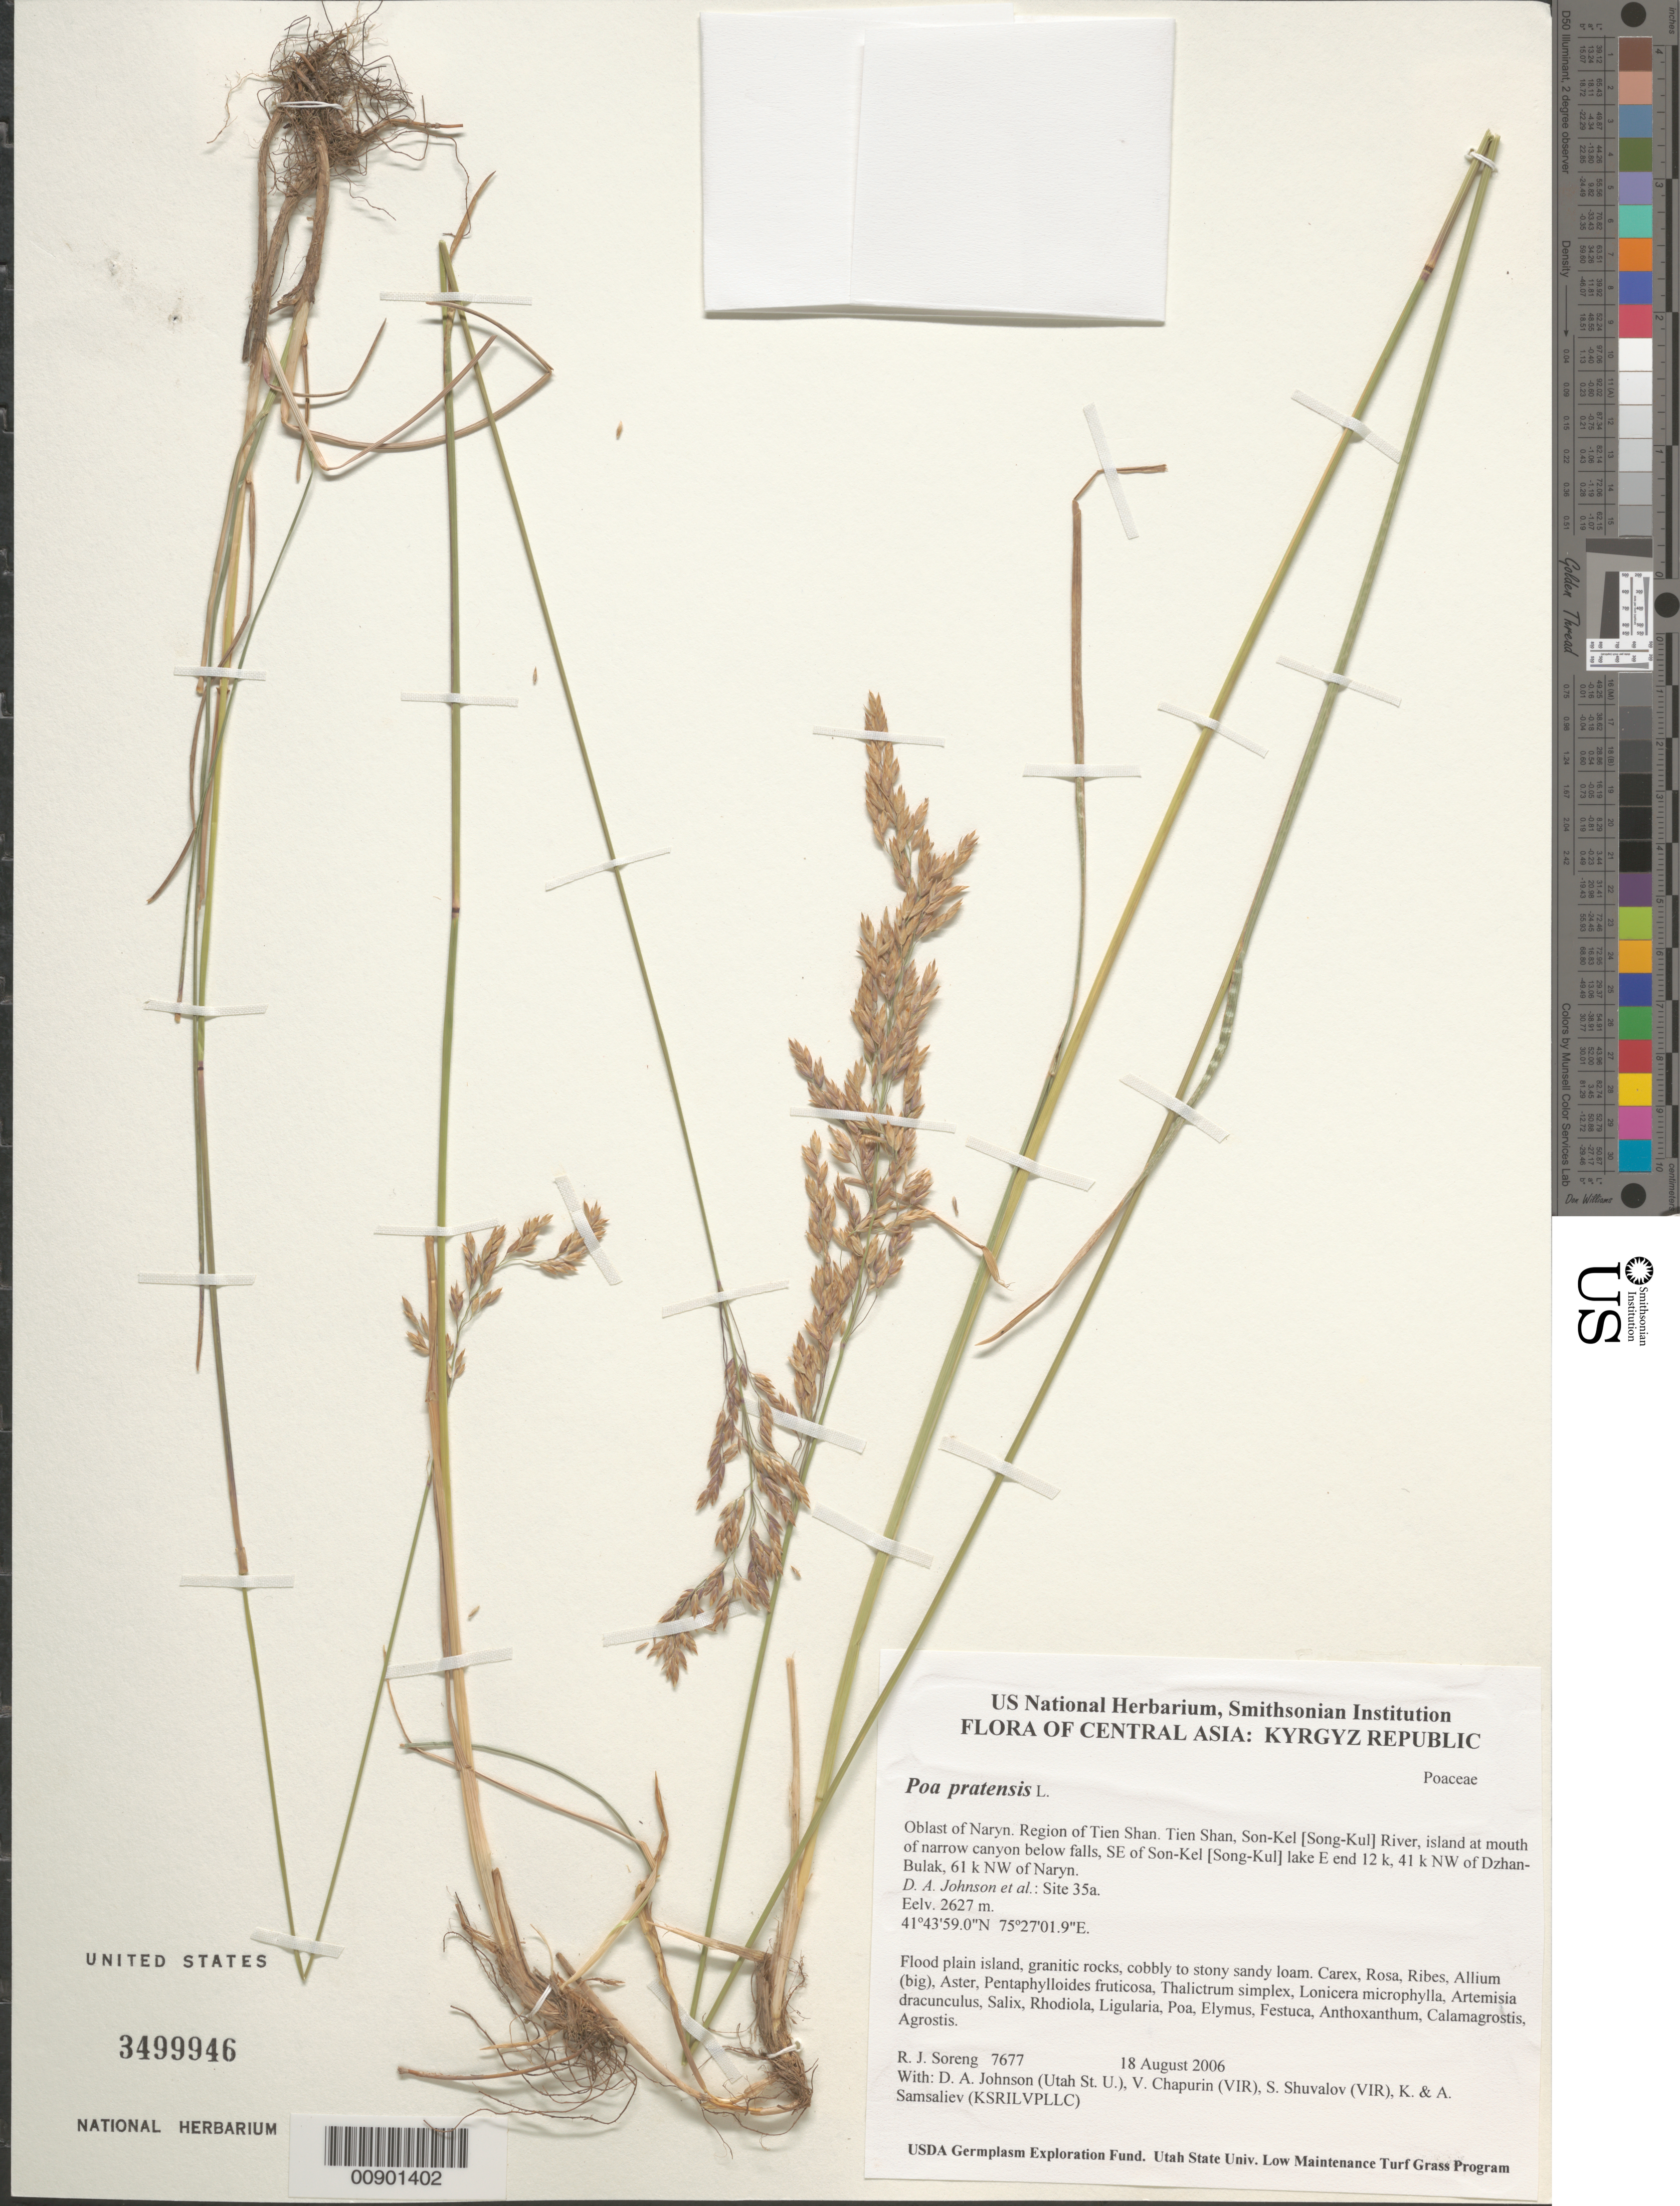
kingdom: Plantae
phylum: Tracheophyta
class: Liliopsida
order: Poales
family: Poaceae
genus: Poa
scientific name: Poa pratensis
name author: L.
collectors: R. J. Soreng, D. Johnson, S. Shuvalov, V. Chapurin, K. Samsaliev & A. Samsaliev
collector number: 7677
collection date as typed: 18 Aug 2006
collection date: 2006-08-18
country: Kyrgyzstan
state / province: Naryn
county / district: Tien Shan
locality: Tien Shan, Son-Kel River, island at mouth of narrow canyon below falls, SE of Son-Kel lake E end 12 k, 41 km NW of Dzhan-Bulak, 61 km NW of Naryn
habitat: Flood plain island, granitic rocks, cobbly to stony sandy loam.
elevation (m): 2627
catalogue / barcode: US 3499946